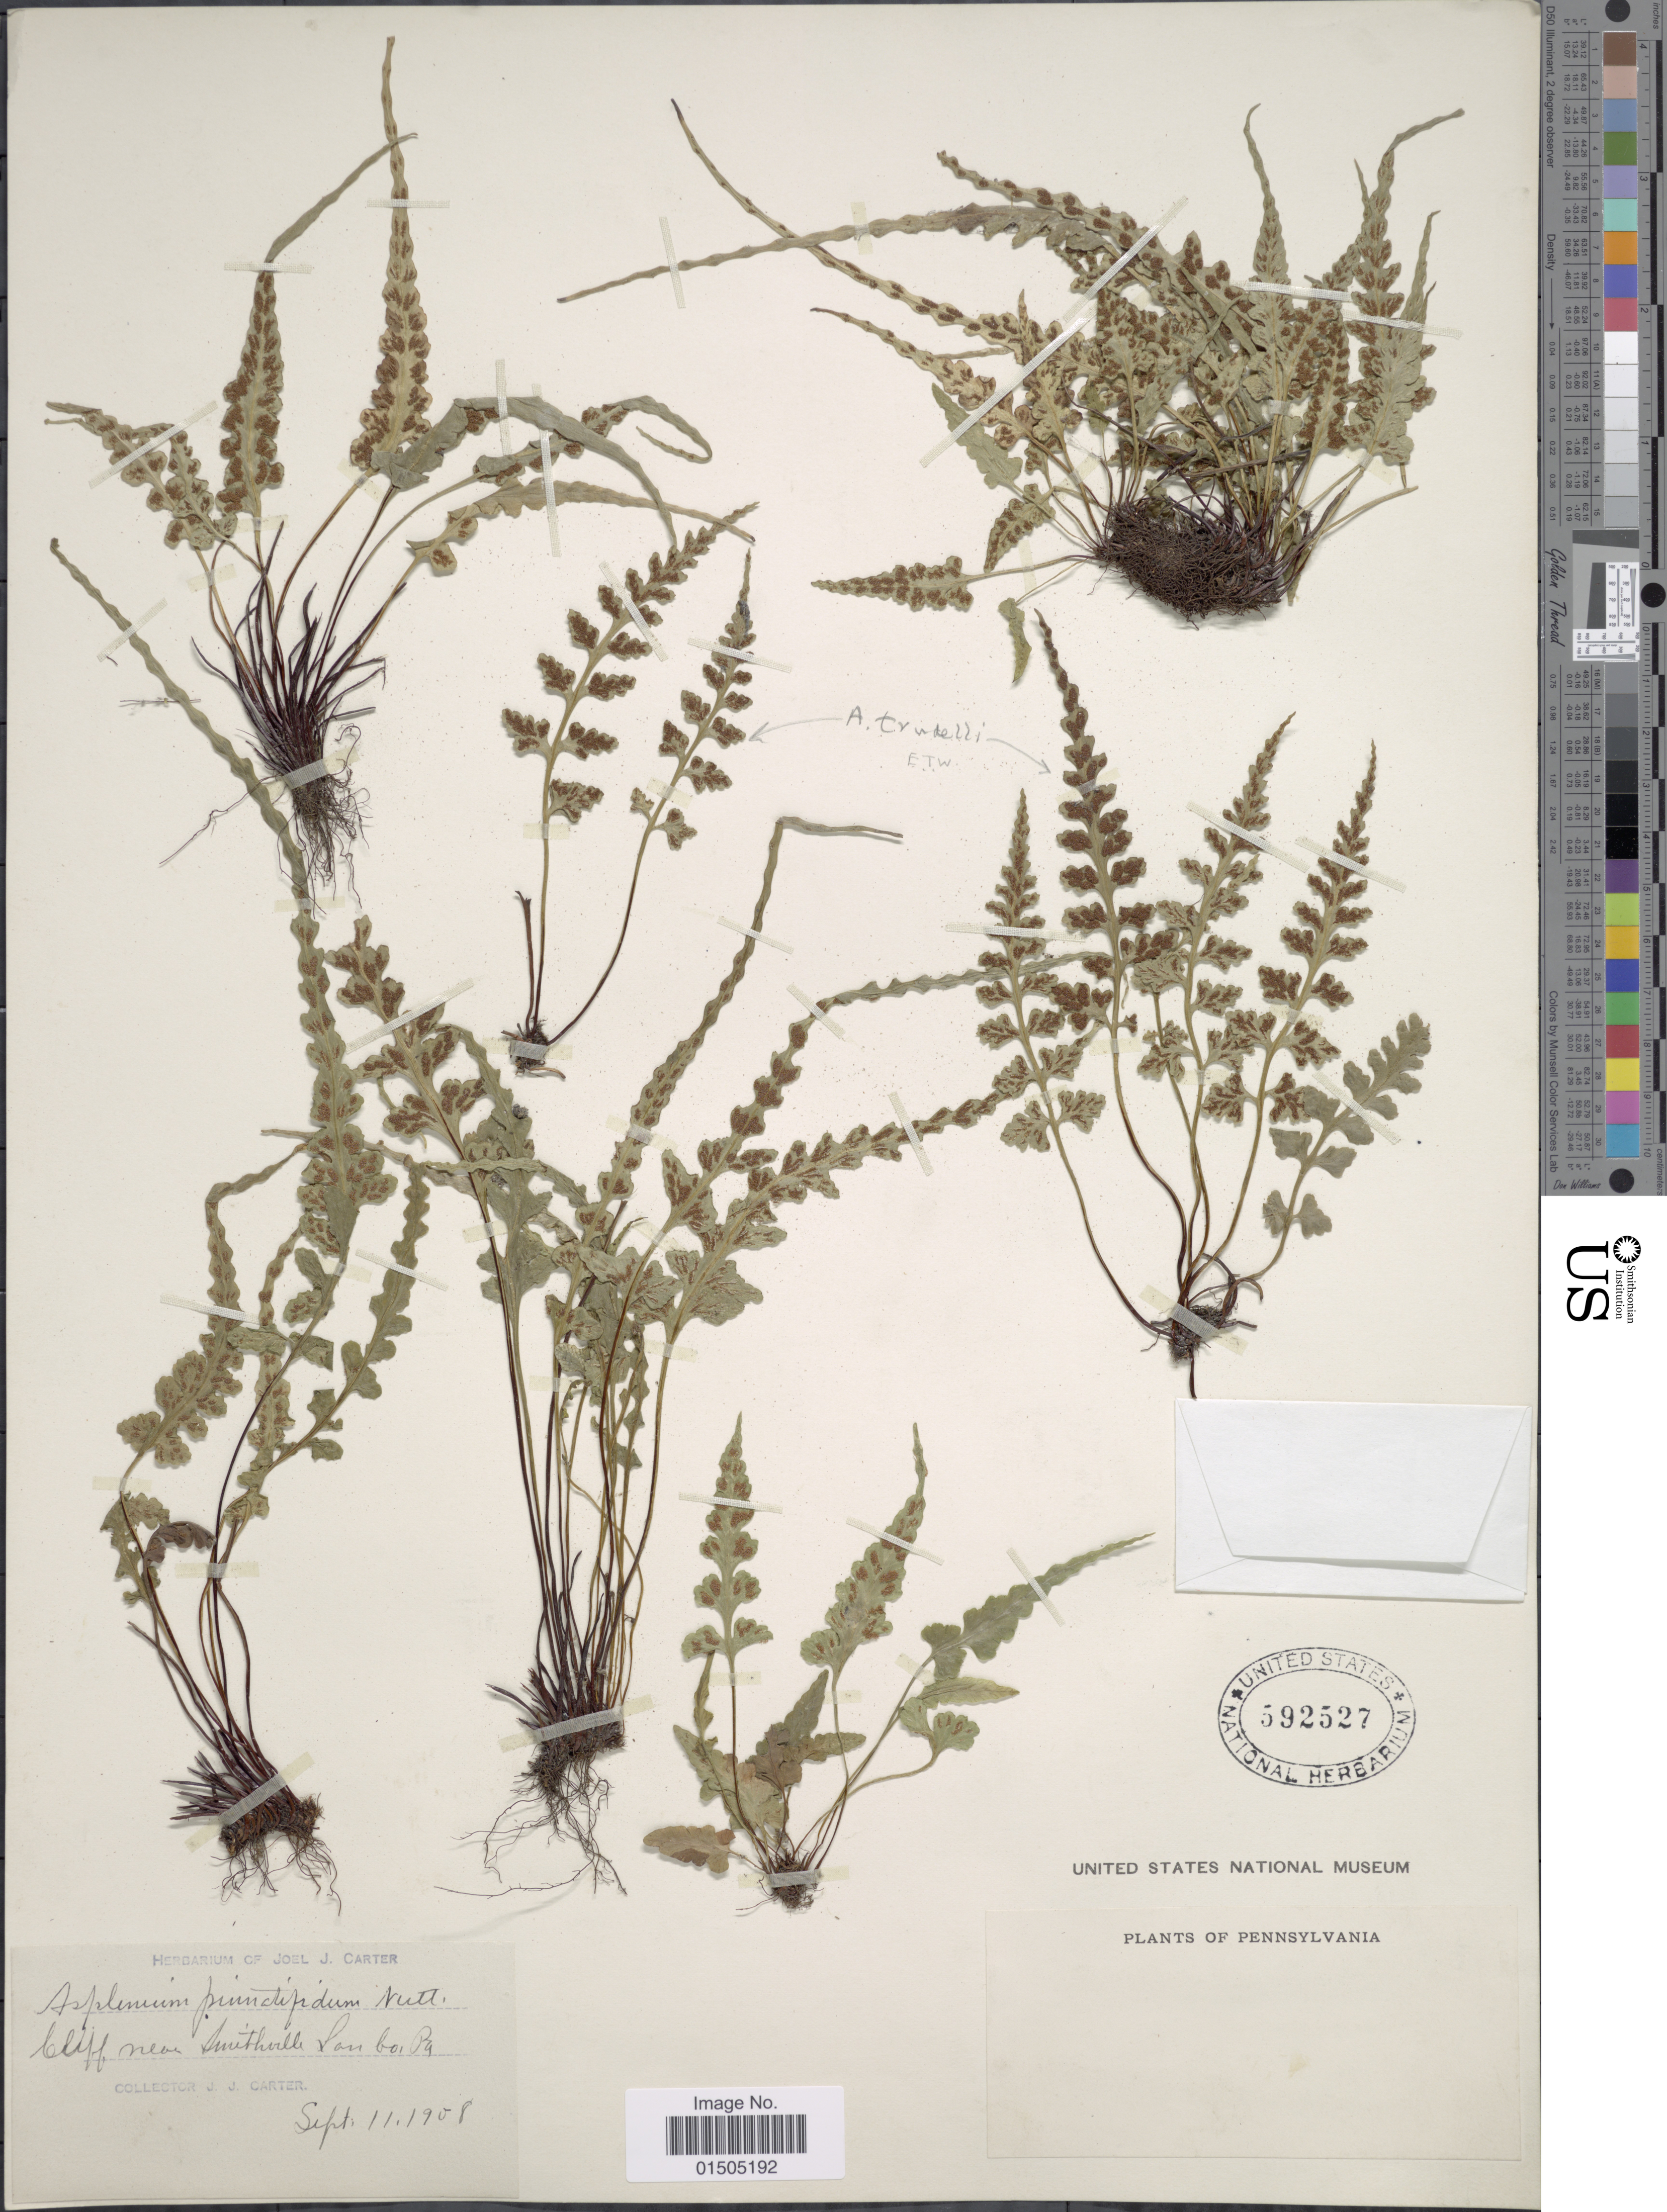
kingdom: Plantae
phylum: Tracheophyta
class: Polypodiopsida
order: Polypodiales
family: Aspleniaceae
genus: Asplenium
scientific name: Asplenium x trudellii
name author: Wherry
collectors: J. Carter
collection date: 1908-09-11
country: United States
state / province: Pennsylvania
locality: Cliff near Smithville, San Co.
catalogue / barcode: US 592527